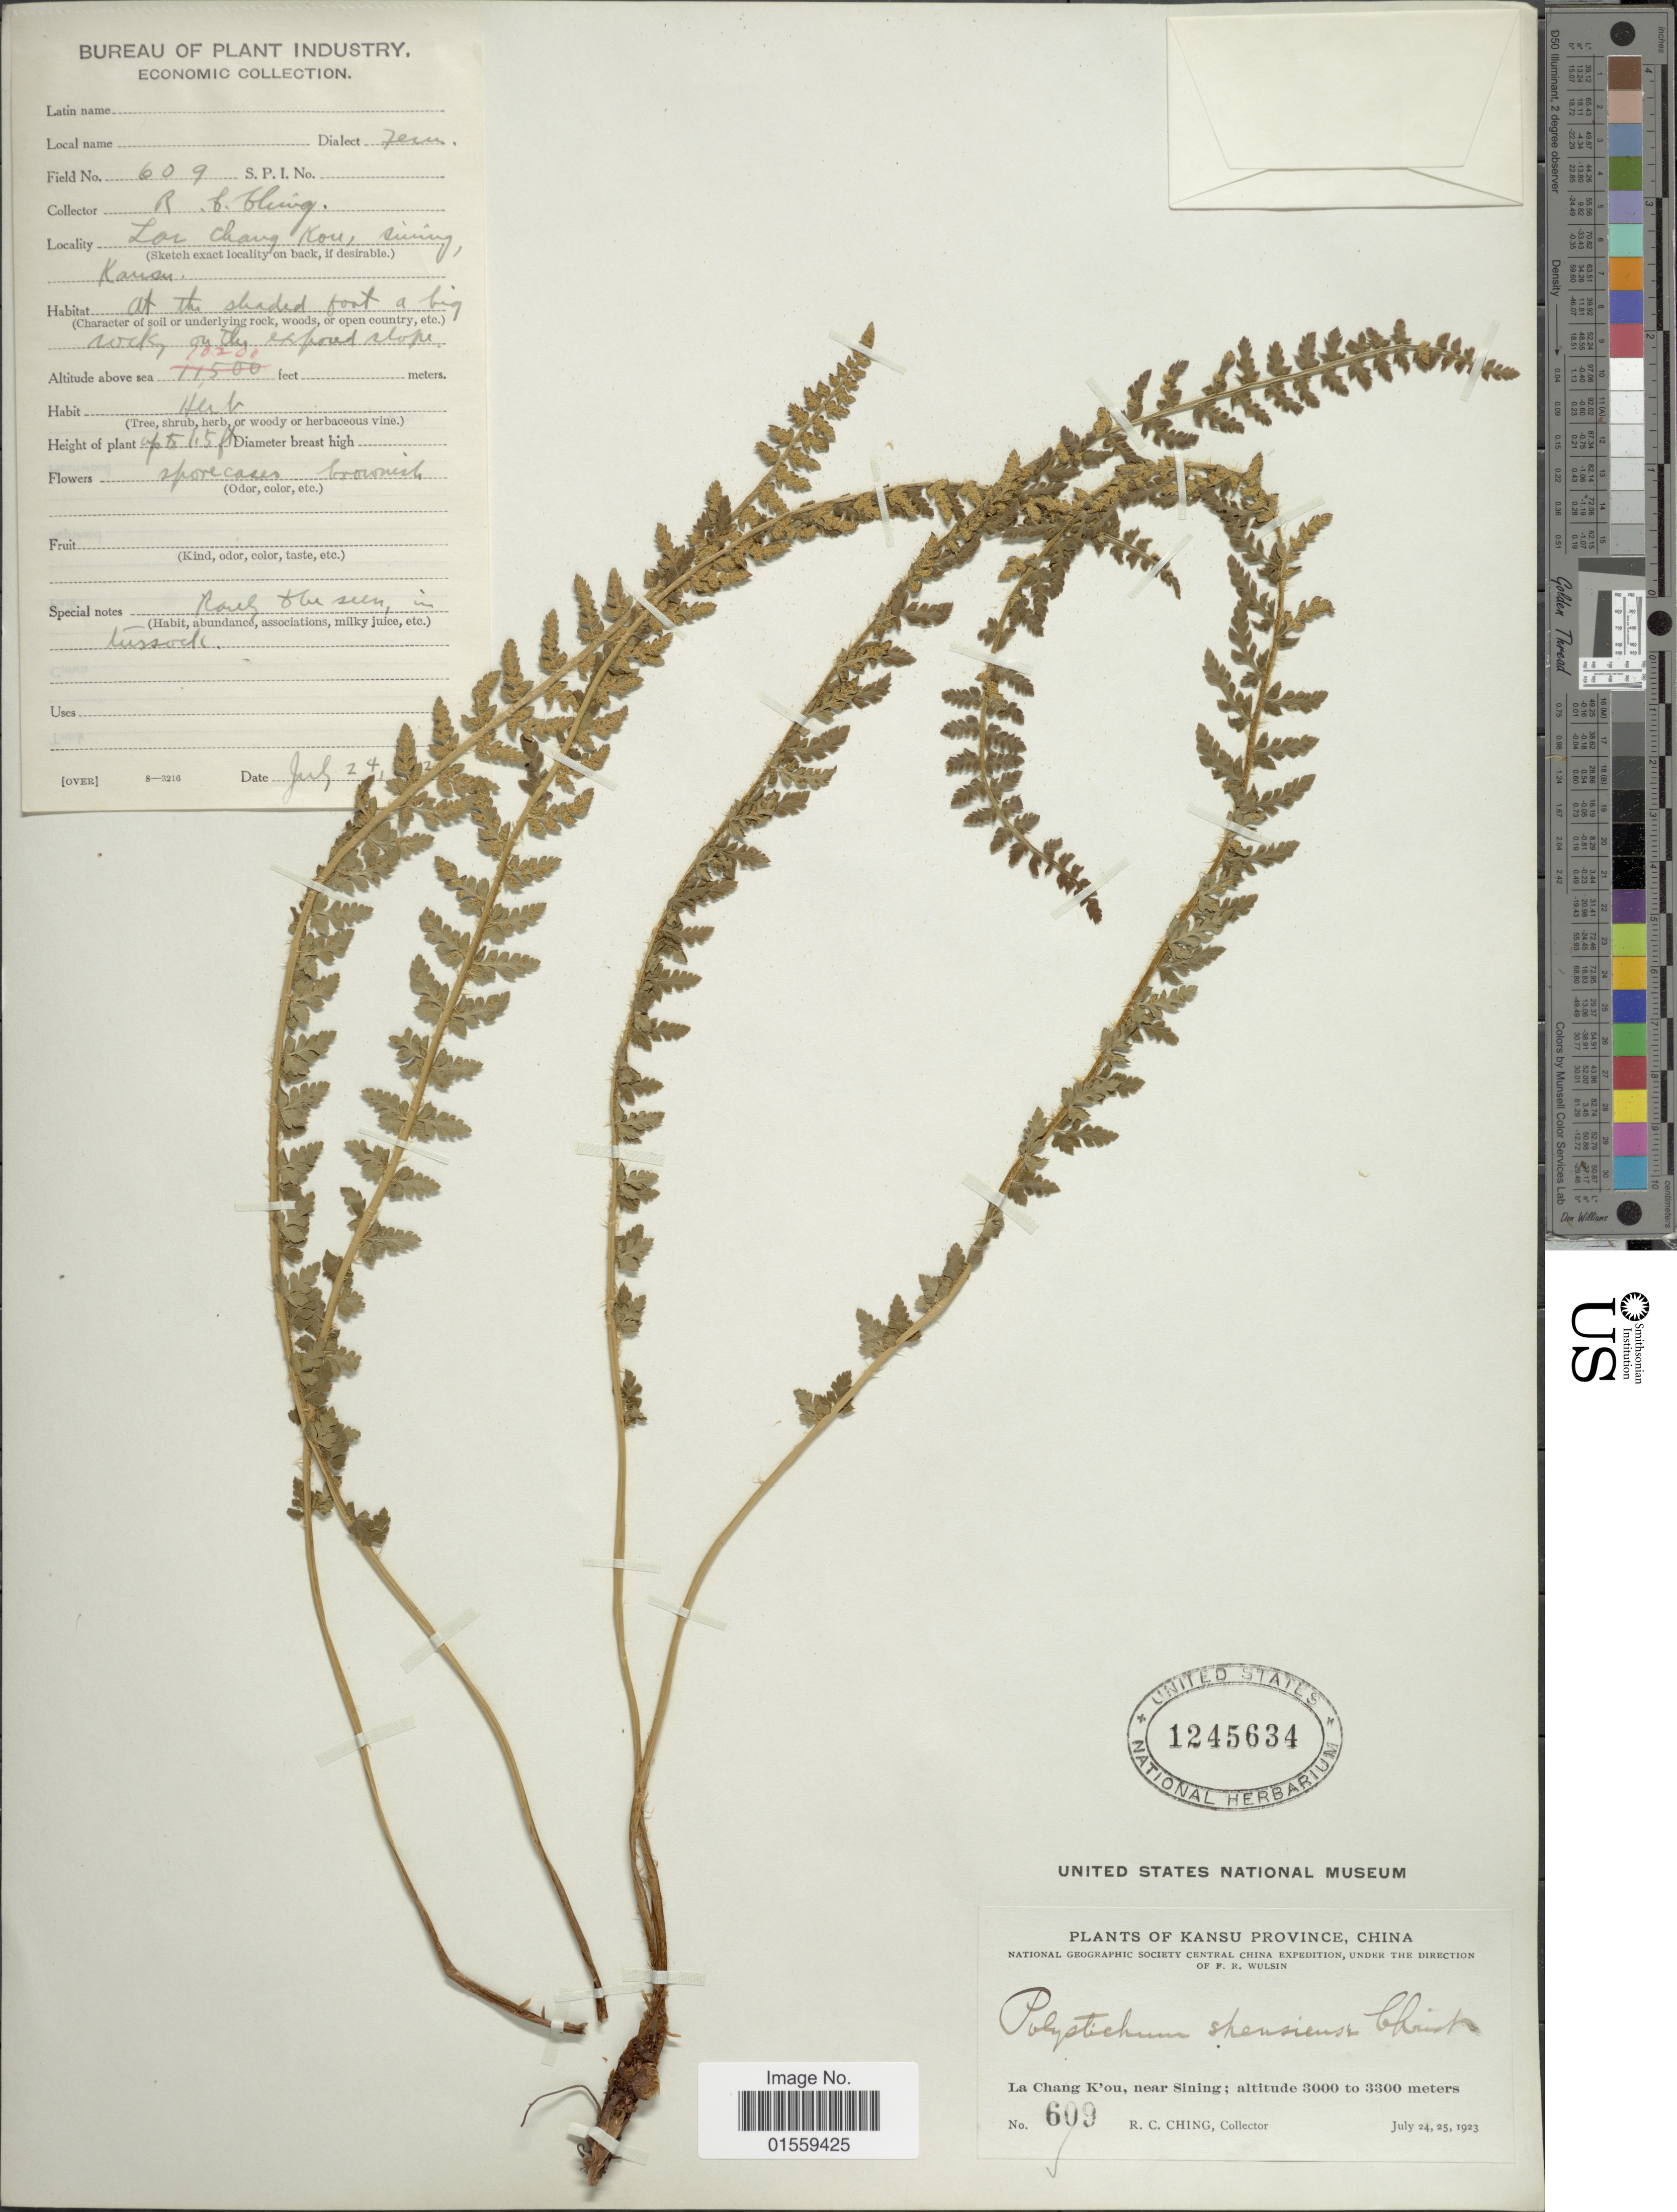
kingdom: Plantae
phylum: Tracheophyta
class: Polypodiopsida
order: Polypodiales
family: Dryopteridaceae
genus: Polystichum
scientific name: Polystichum prescottianum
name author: (Wall. ex Mett.) T. Moore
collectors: R. C. Ching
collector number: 609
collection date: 1923-07-24/1923-07-25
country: China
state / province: Gansu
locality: Kansu Province, China, La Chang K'ou, near Sining.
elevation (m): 3109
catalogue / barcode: US 1245634